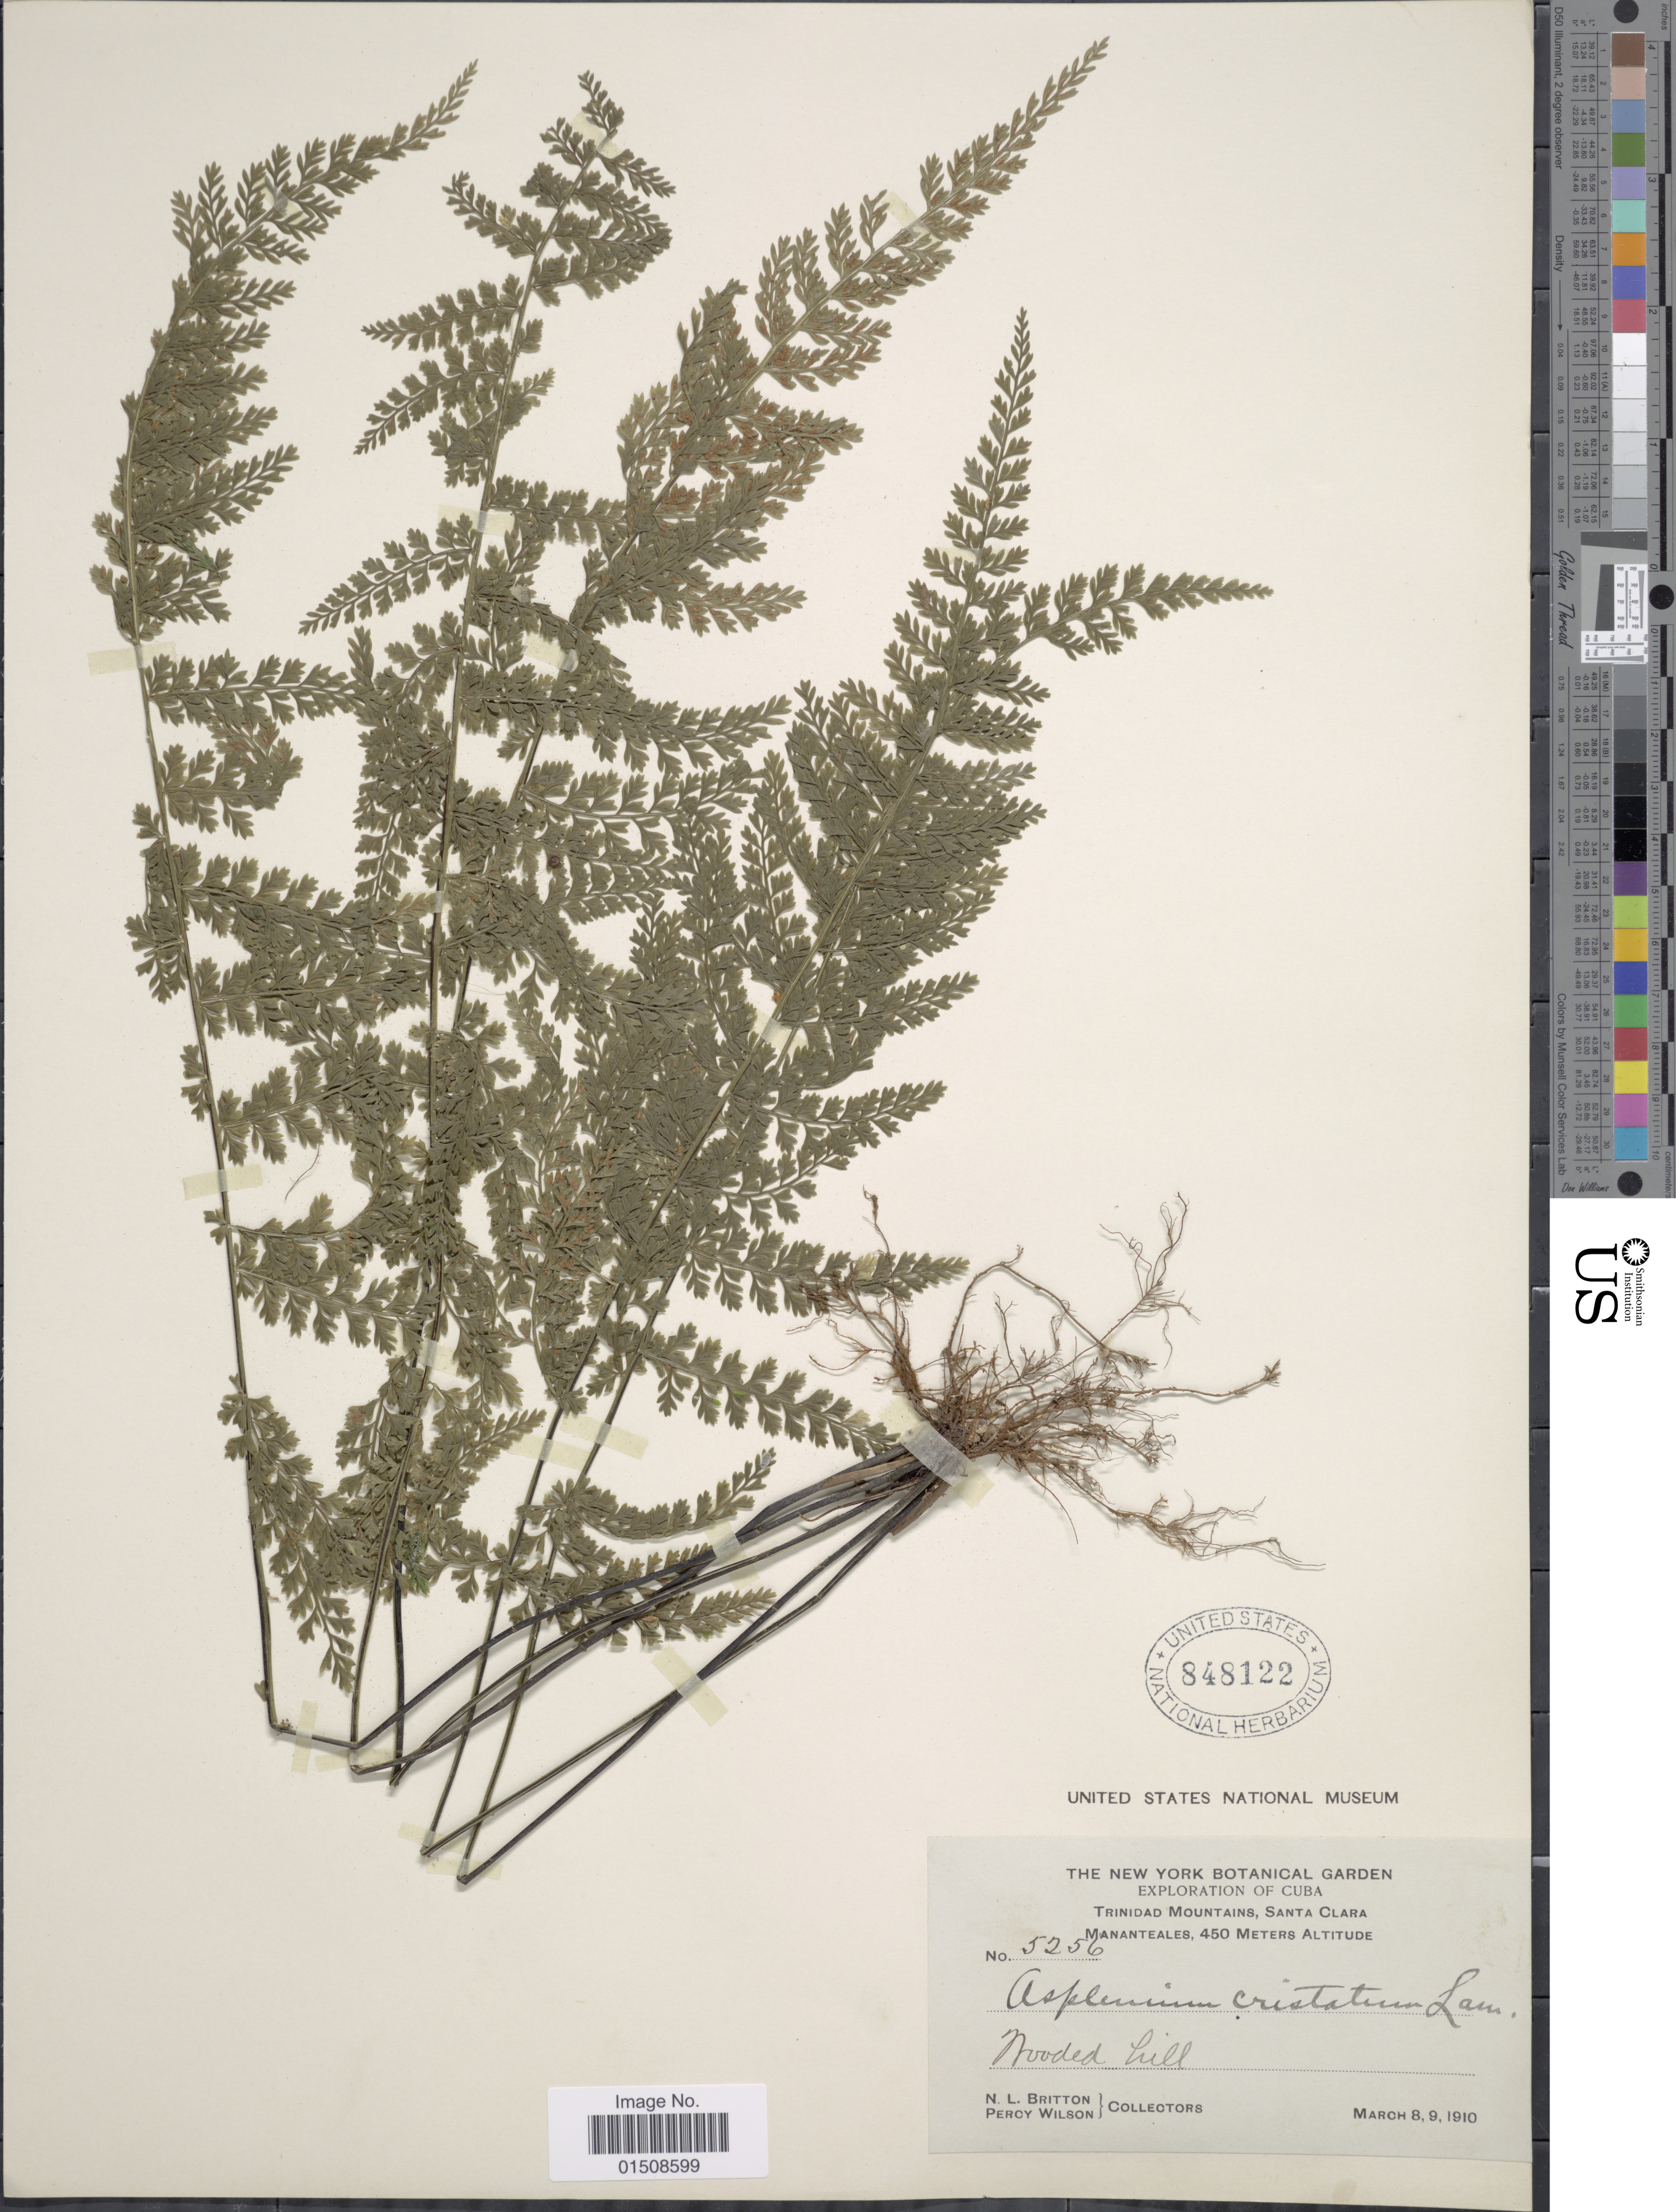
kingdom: Plantae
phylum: Tracheophyta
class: Polypodiopsida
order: Polypodiales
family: Aspleniaceae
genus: Asplenium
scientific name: Asplenium cristatum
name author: Lam.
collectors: N. Britton & P. Wilson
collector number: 5256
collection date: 1910-03-08/1910-03-09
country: Cuba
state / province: Las Villas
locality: Exploration of Cuba, Trinidad Mountains, Santa Clara, Mananteales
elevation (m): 450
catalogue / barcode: US 848122